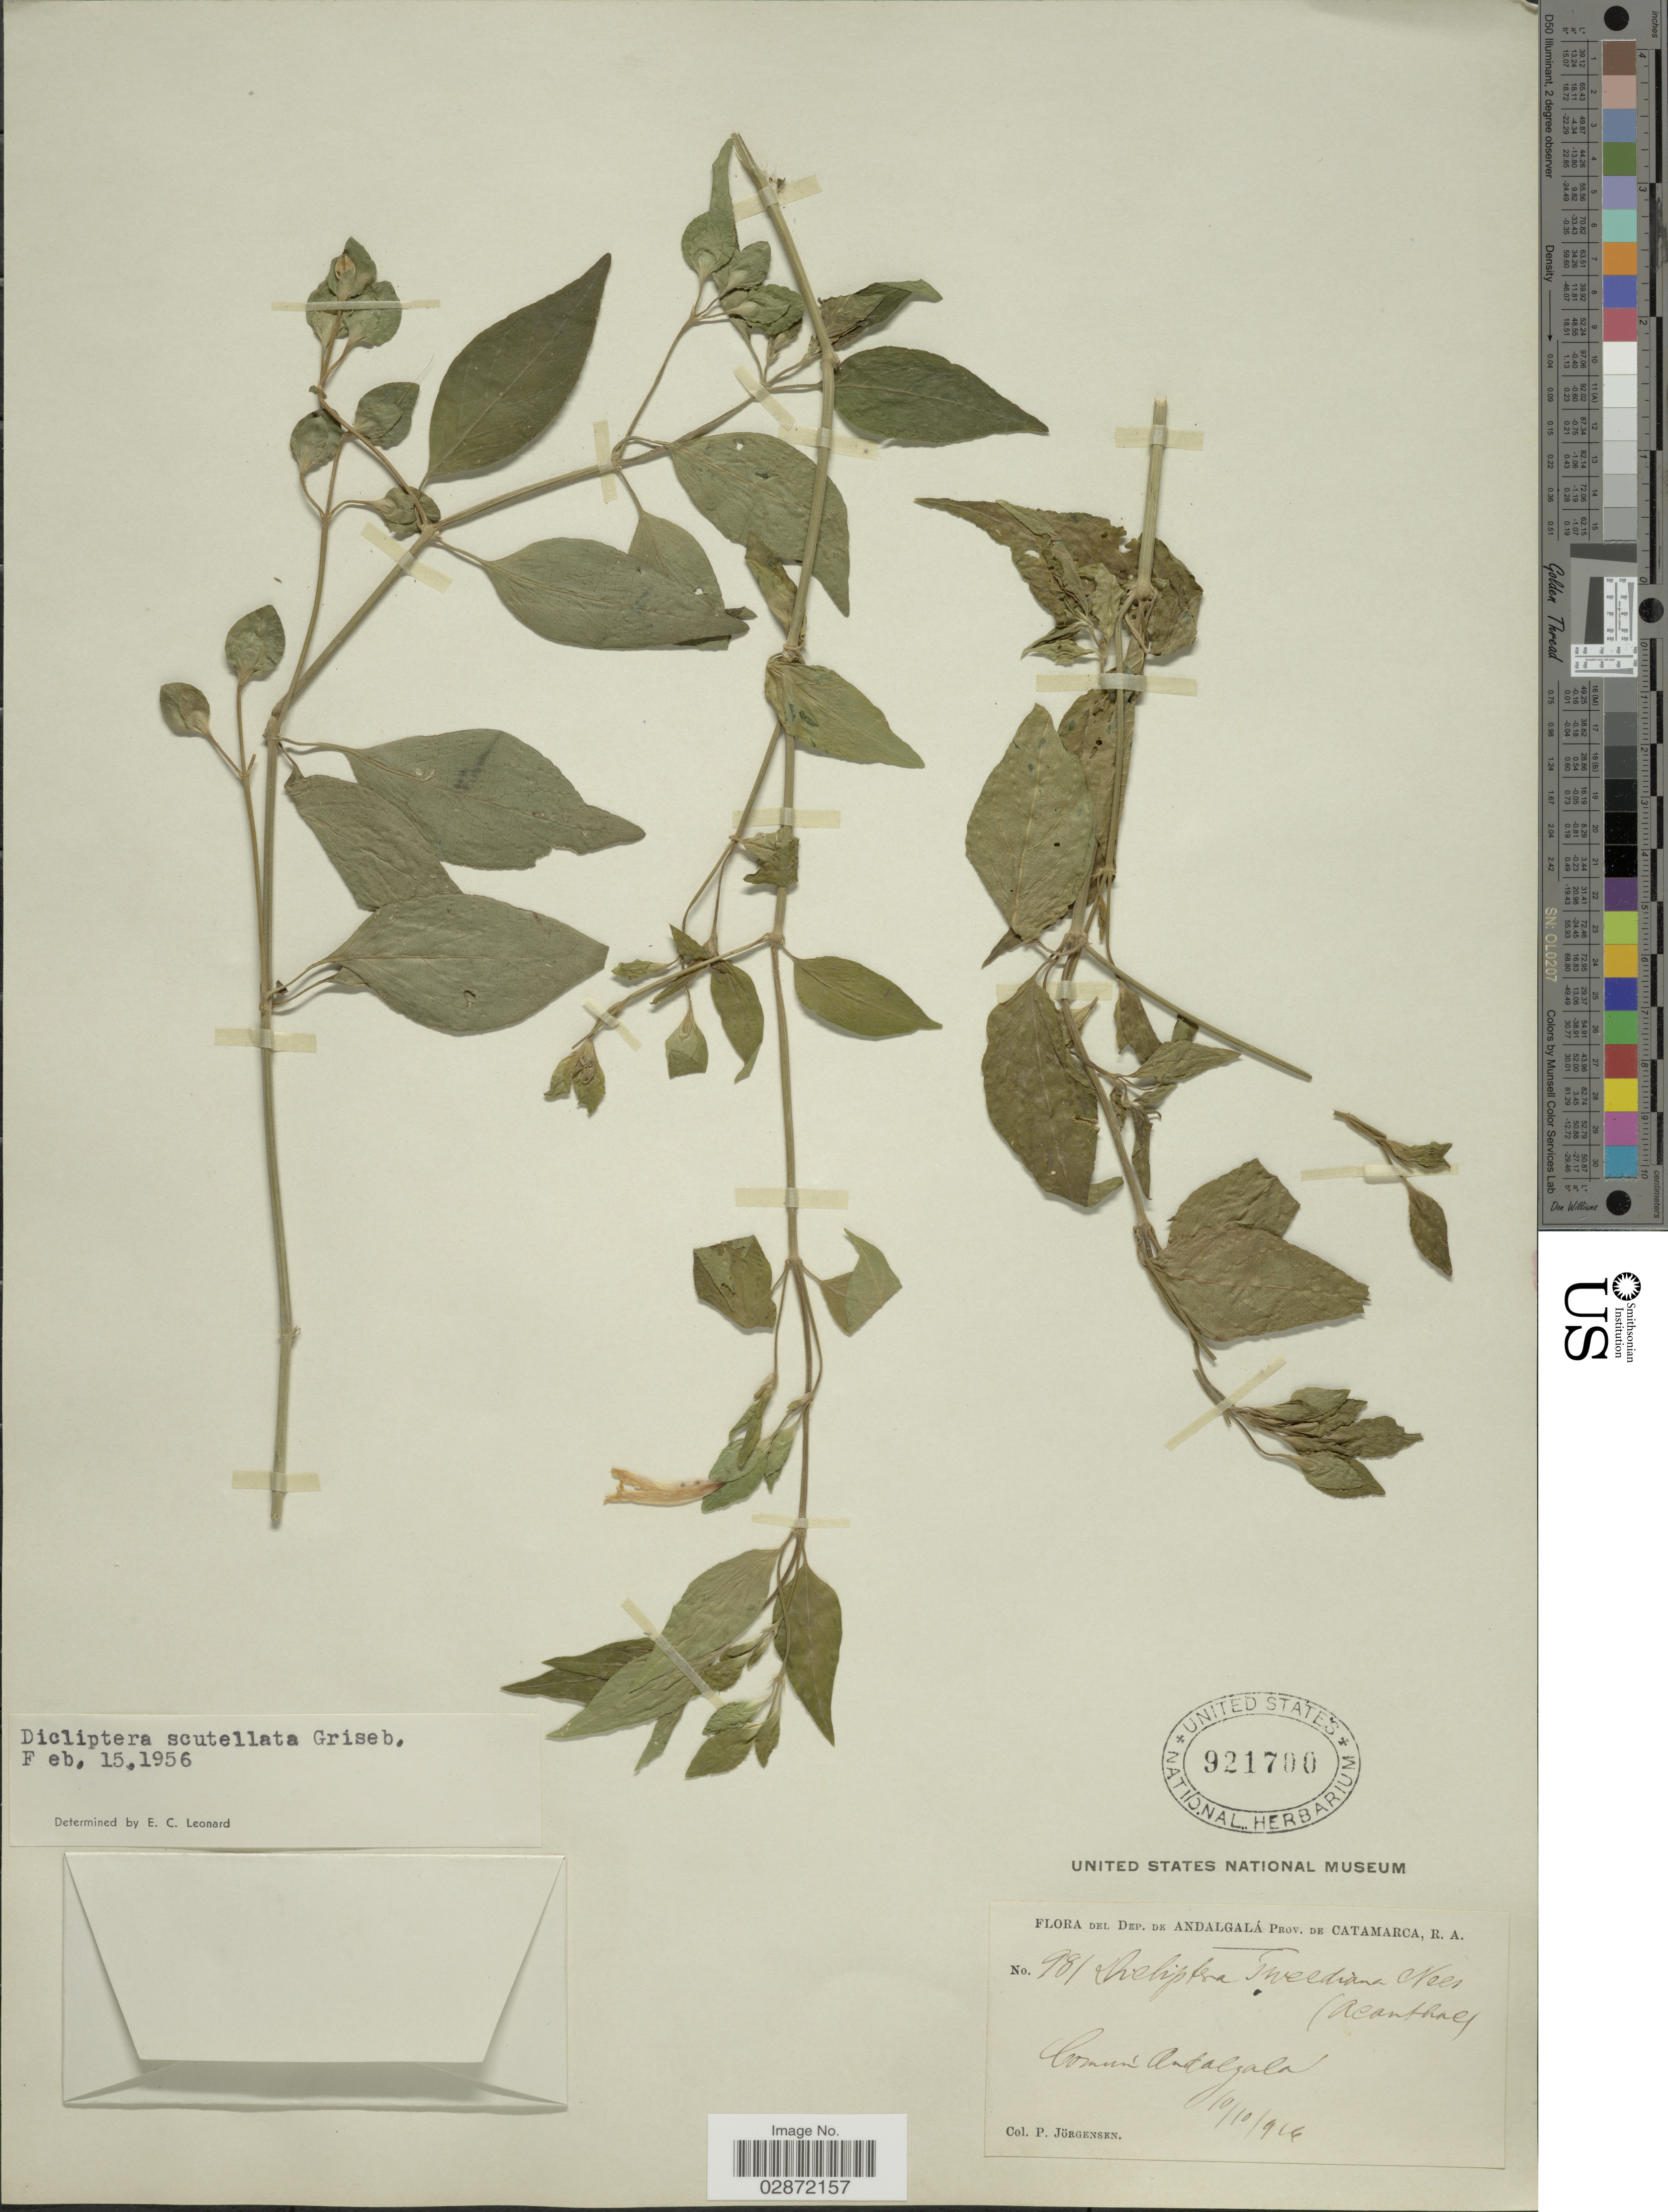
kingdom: Plantae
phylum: Tracheophyta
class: Magnoliopsida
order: Lamiales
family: Acanthaceae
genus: Dicliptera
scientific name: Dicliptera scutellata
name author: Griseb.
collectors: P. Jörgensen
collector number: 981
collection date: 1916-10-10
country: Argentina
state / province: Catamarca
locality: Dep. de Andalgalá Prov. de Catamarca, R.A. Común Andalgala.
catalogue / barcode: US 921700